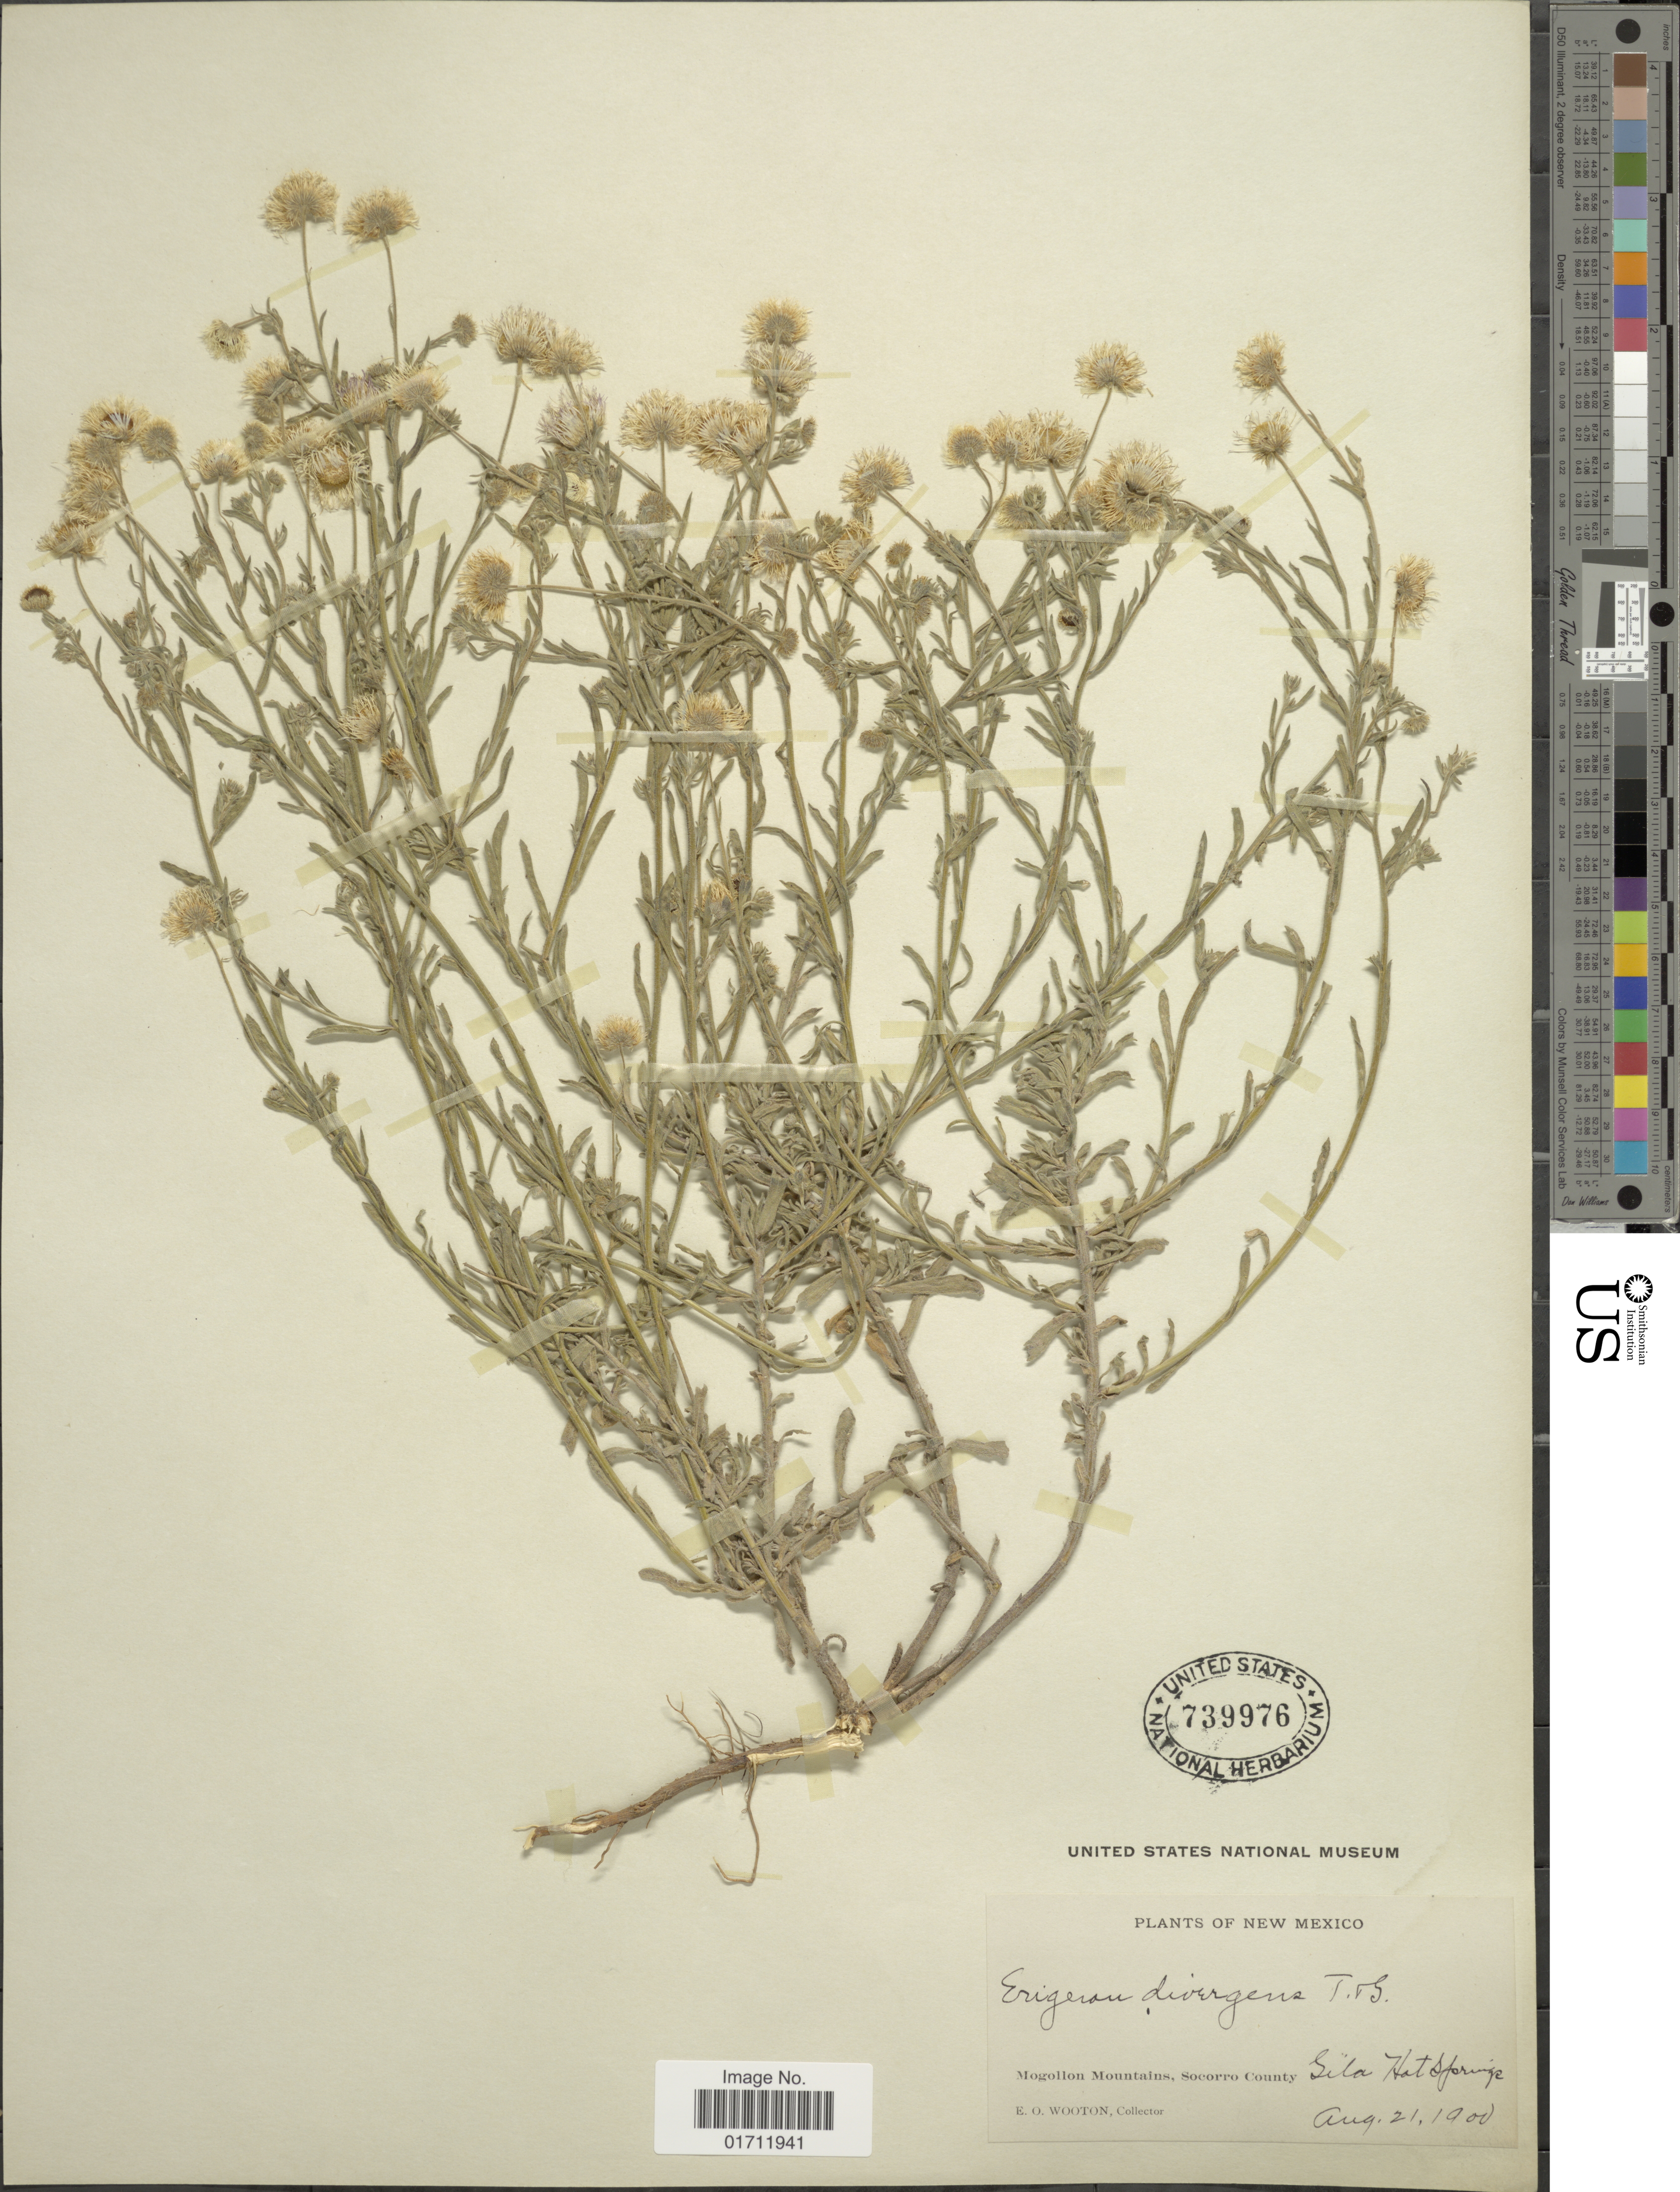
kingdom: Plantae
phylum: Tracheophyta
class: Magnoliopsida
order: Asterales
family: Asteraceae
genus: Erigeron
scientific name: Erigeron divergens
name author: Torr. & A. Gray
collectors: E. O. Wooton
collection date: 1900-08-21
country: United States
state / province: New Mexico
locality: Mogollon Mountains, Socorro County, Gila Hot Springs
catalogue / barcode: US 739976